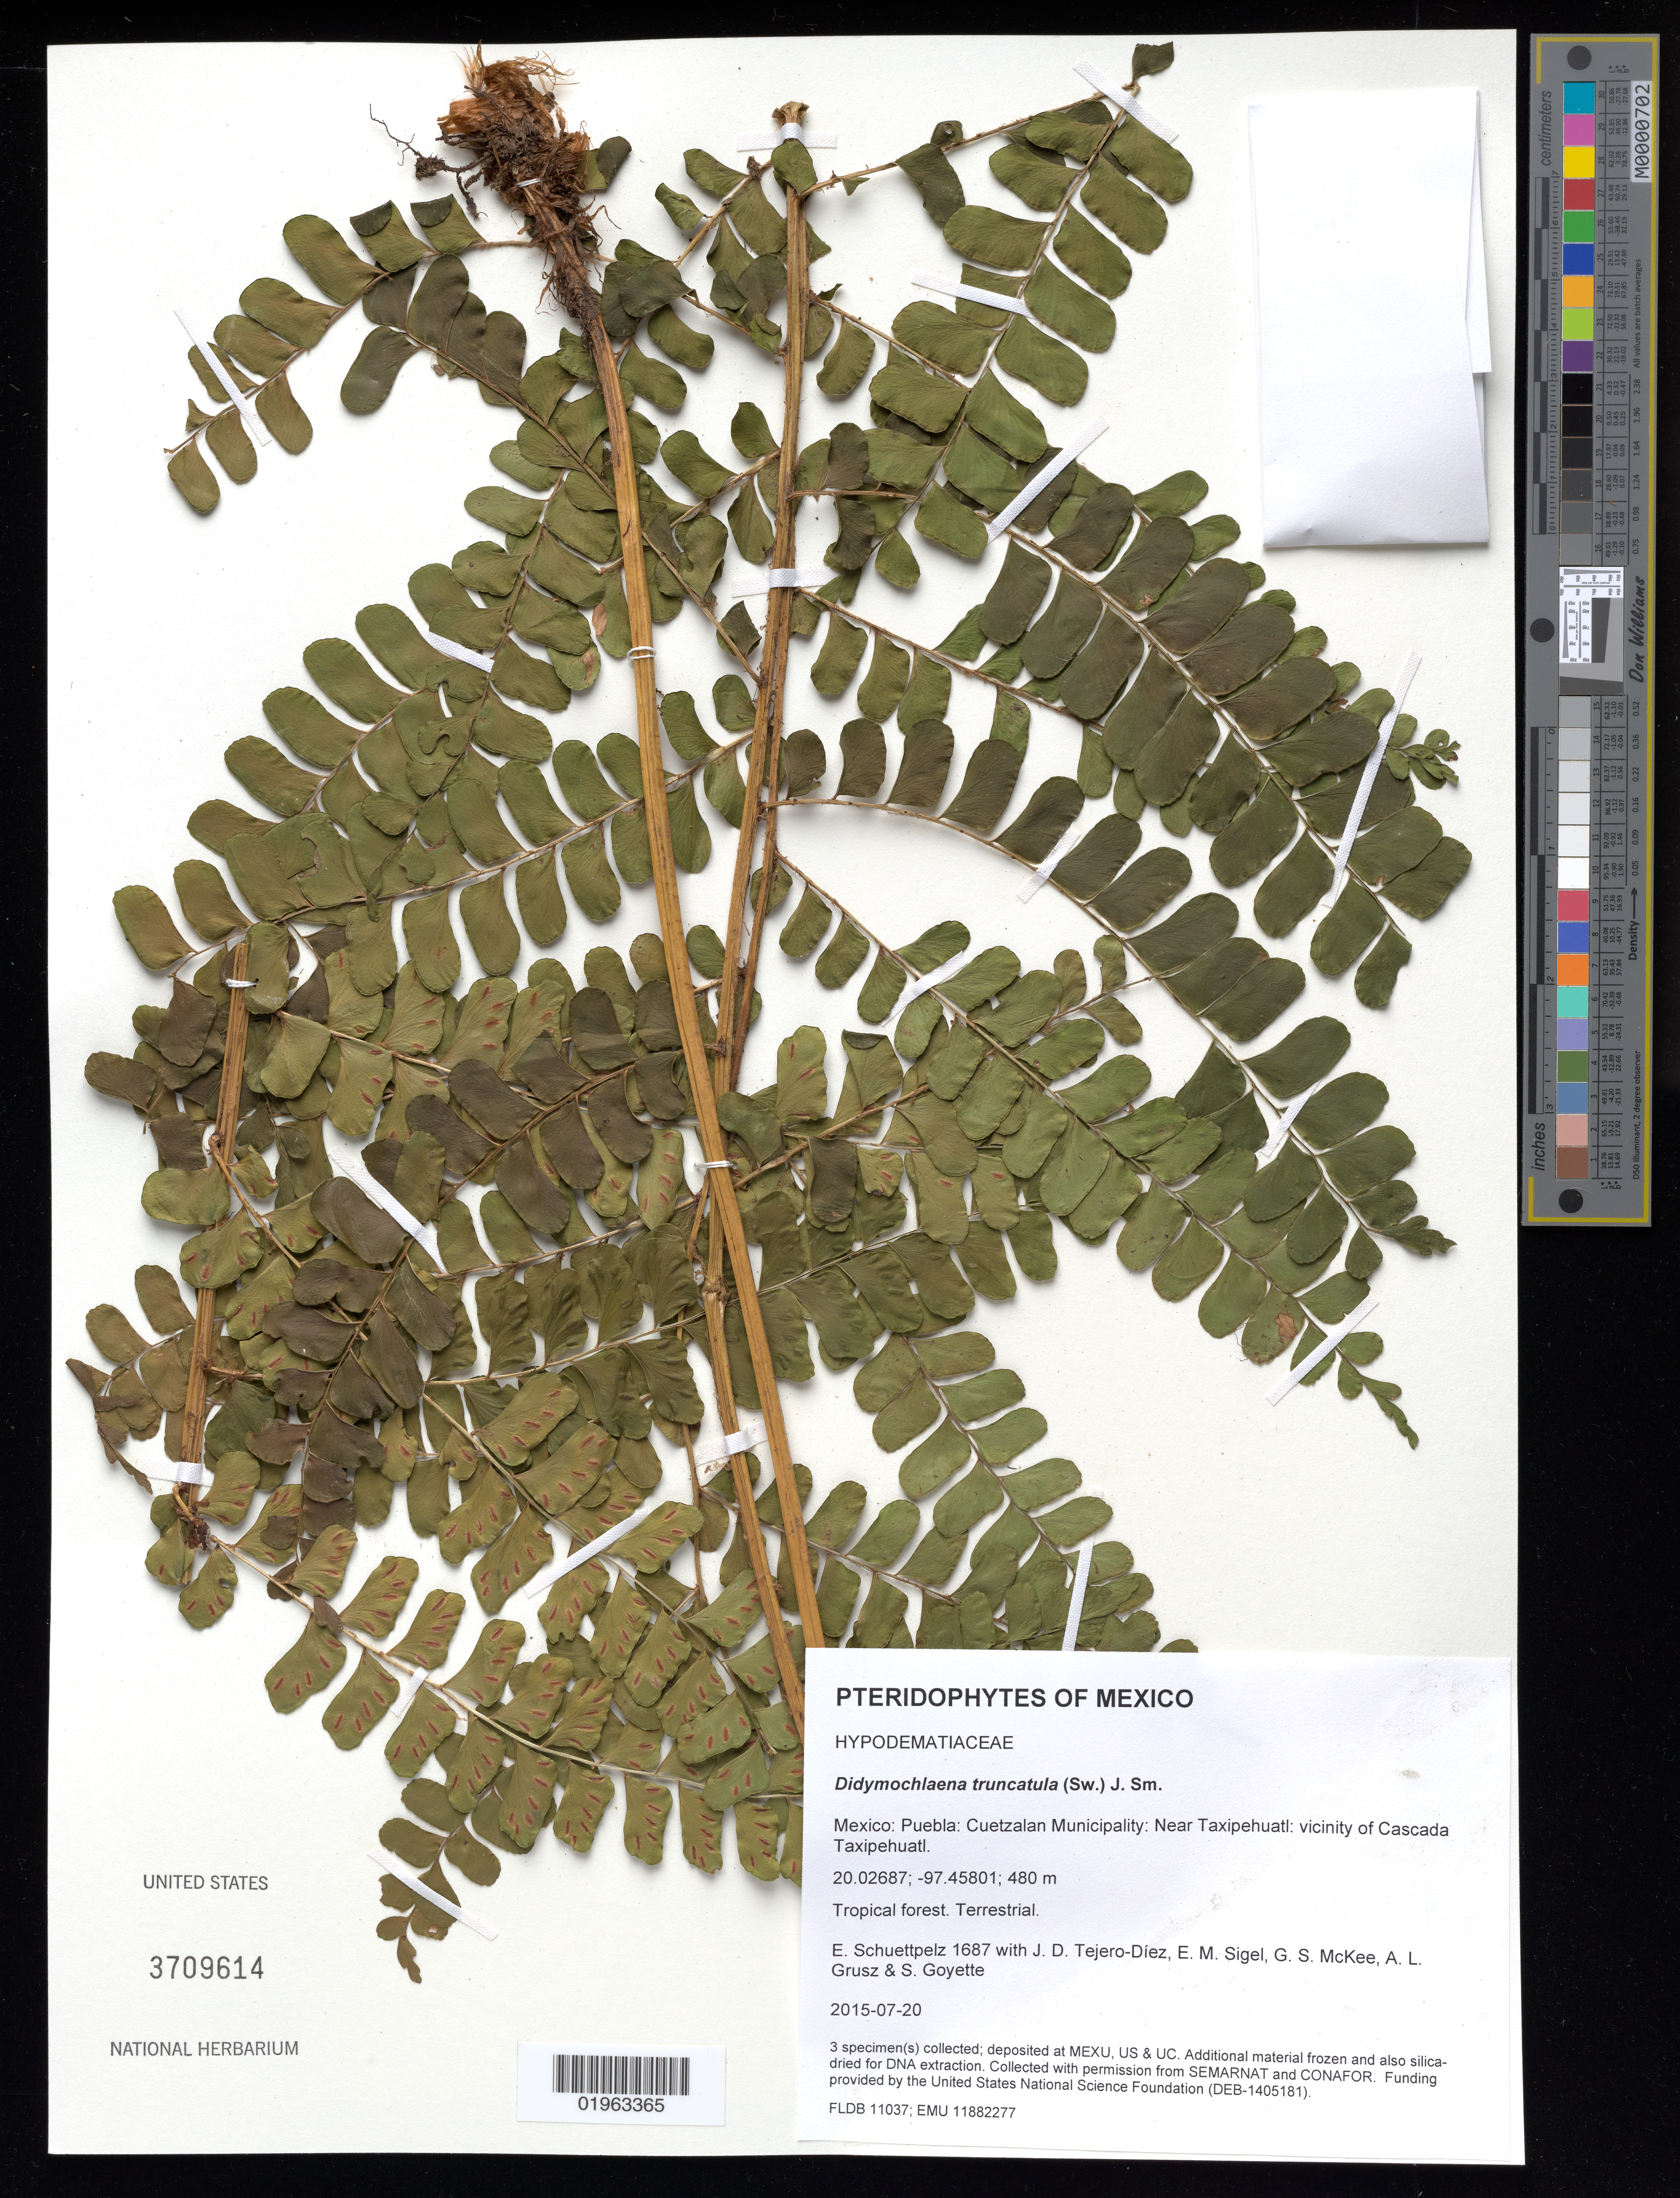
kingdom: Plantae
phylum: Tracheophyta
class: Polypodiopsida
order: Polypodiales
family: Didymochlaenaceae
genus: Didymochlaena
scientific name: Didymochlaena truncatula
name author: (Sw.) J. Sm.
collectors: E. Schuettpelz, D. Tejero-Díez, E. M. Sigel, G. S. McKee & A. Grusz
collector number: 1687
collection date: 2015-07-20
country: Mexico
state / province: Puebla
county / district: Cuetzalan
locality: Near Taxipehuatl: vicinity of Cascada Taxipehuatl.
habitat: Tropical forest.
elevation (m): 480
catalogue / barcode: US 3709614